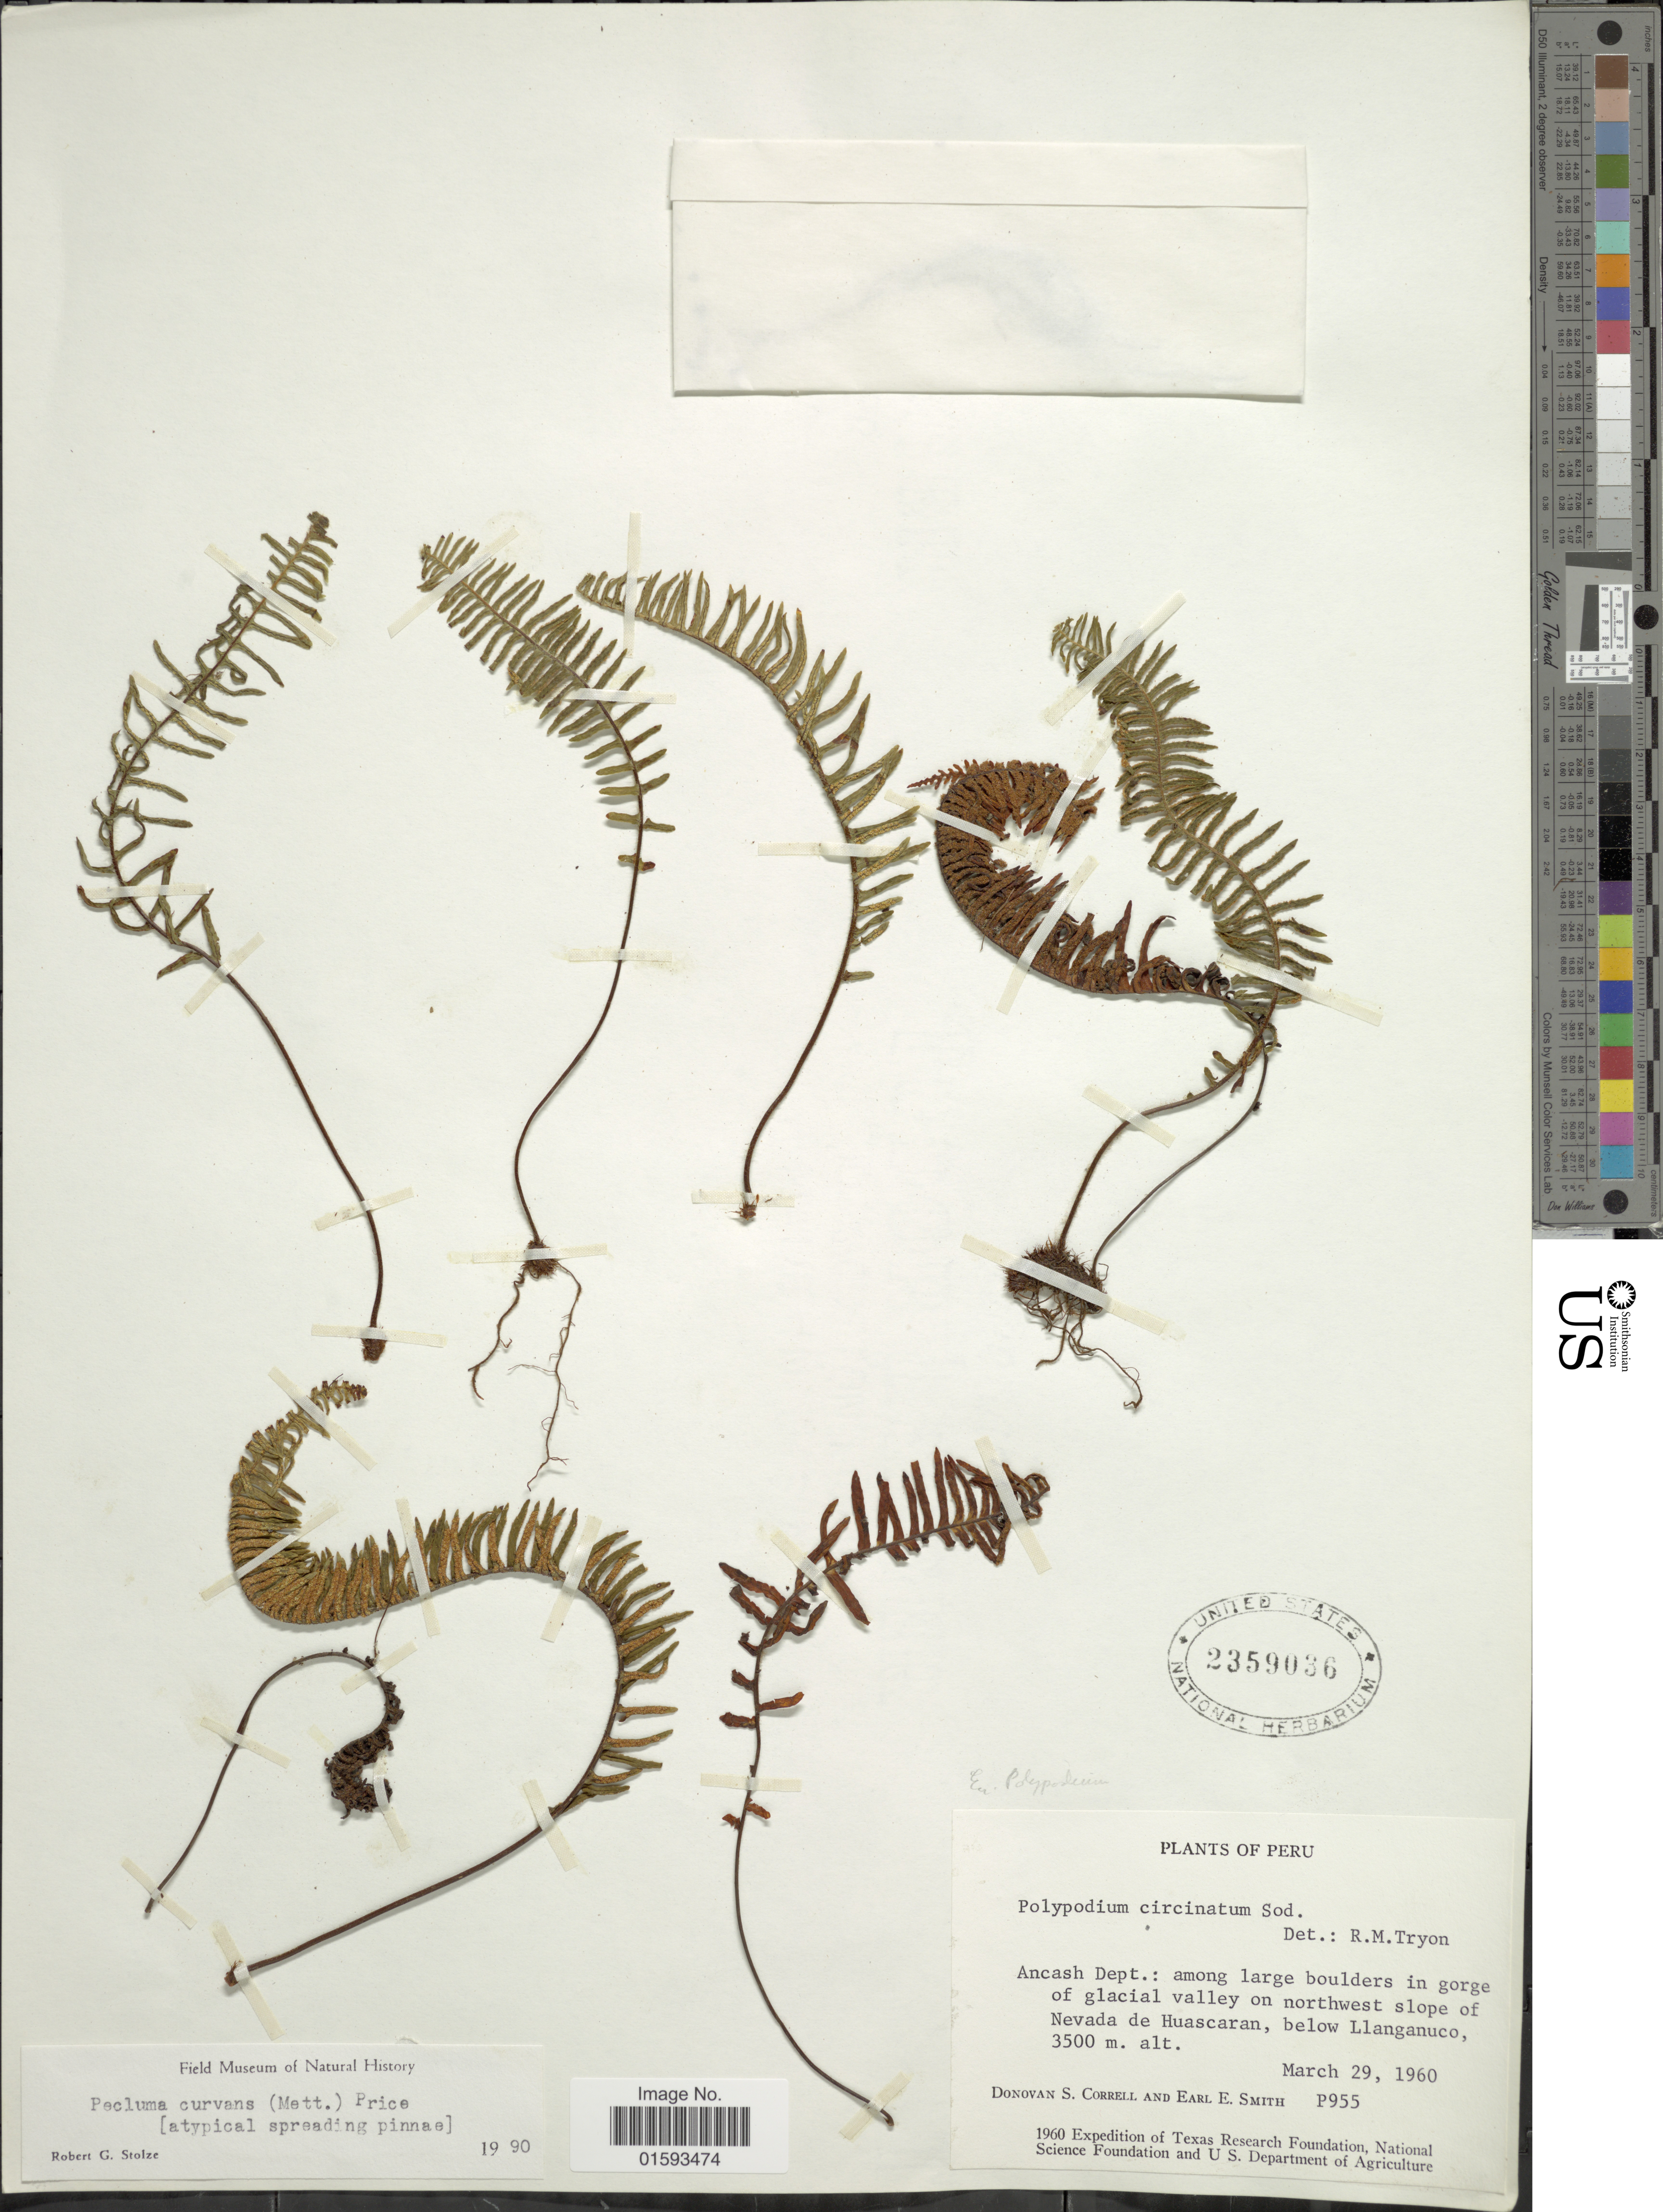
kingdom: Plantae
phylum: Tracheophyta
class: Polypodiopsida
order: Polypodiales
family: Polypodiaceae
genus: Pecluma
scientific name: Pecluma curvans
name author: (Mett.) Price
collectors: D. S. Correll & E. E. Smith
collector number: P955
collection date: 1960-03-29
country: Peru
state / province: Ancash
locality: Among large boulders in gorge of glacial valley on northwestslope of Nevada de Huascaran, below Llanganuco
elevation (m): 3500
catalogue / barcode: US 2359036